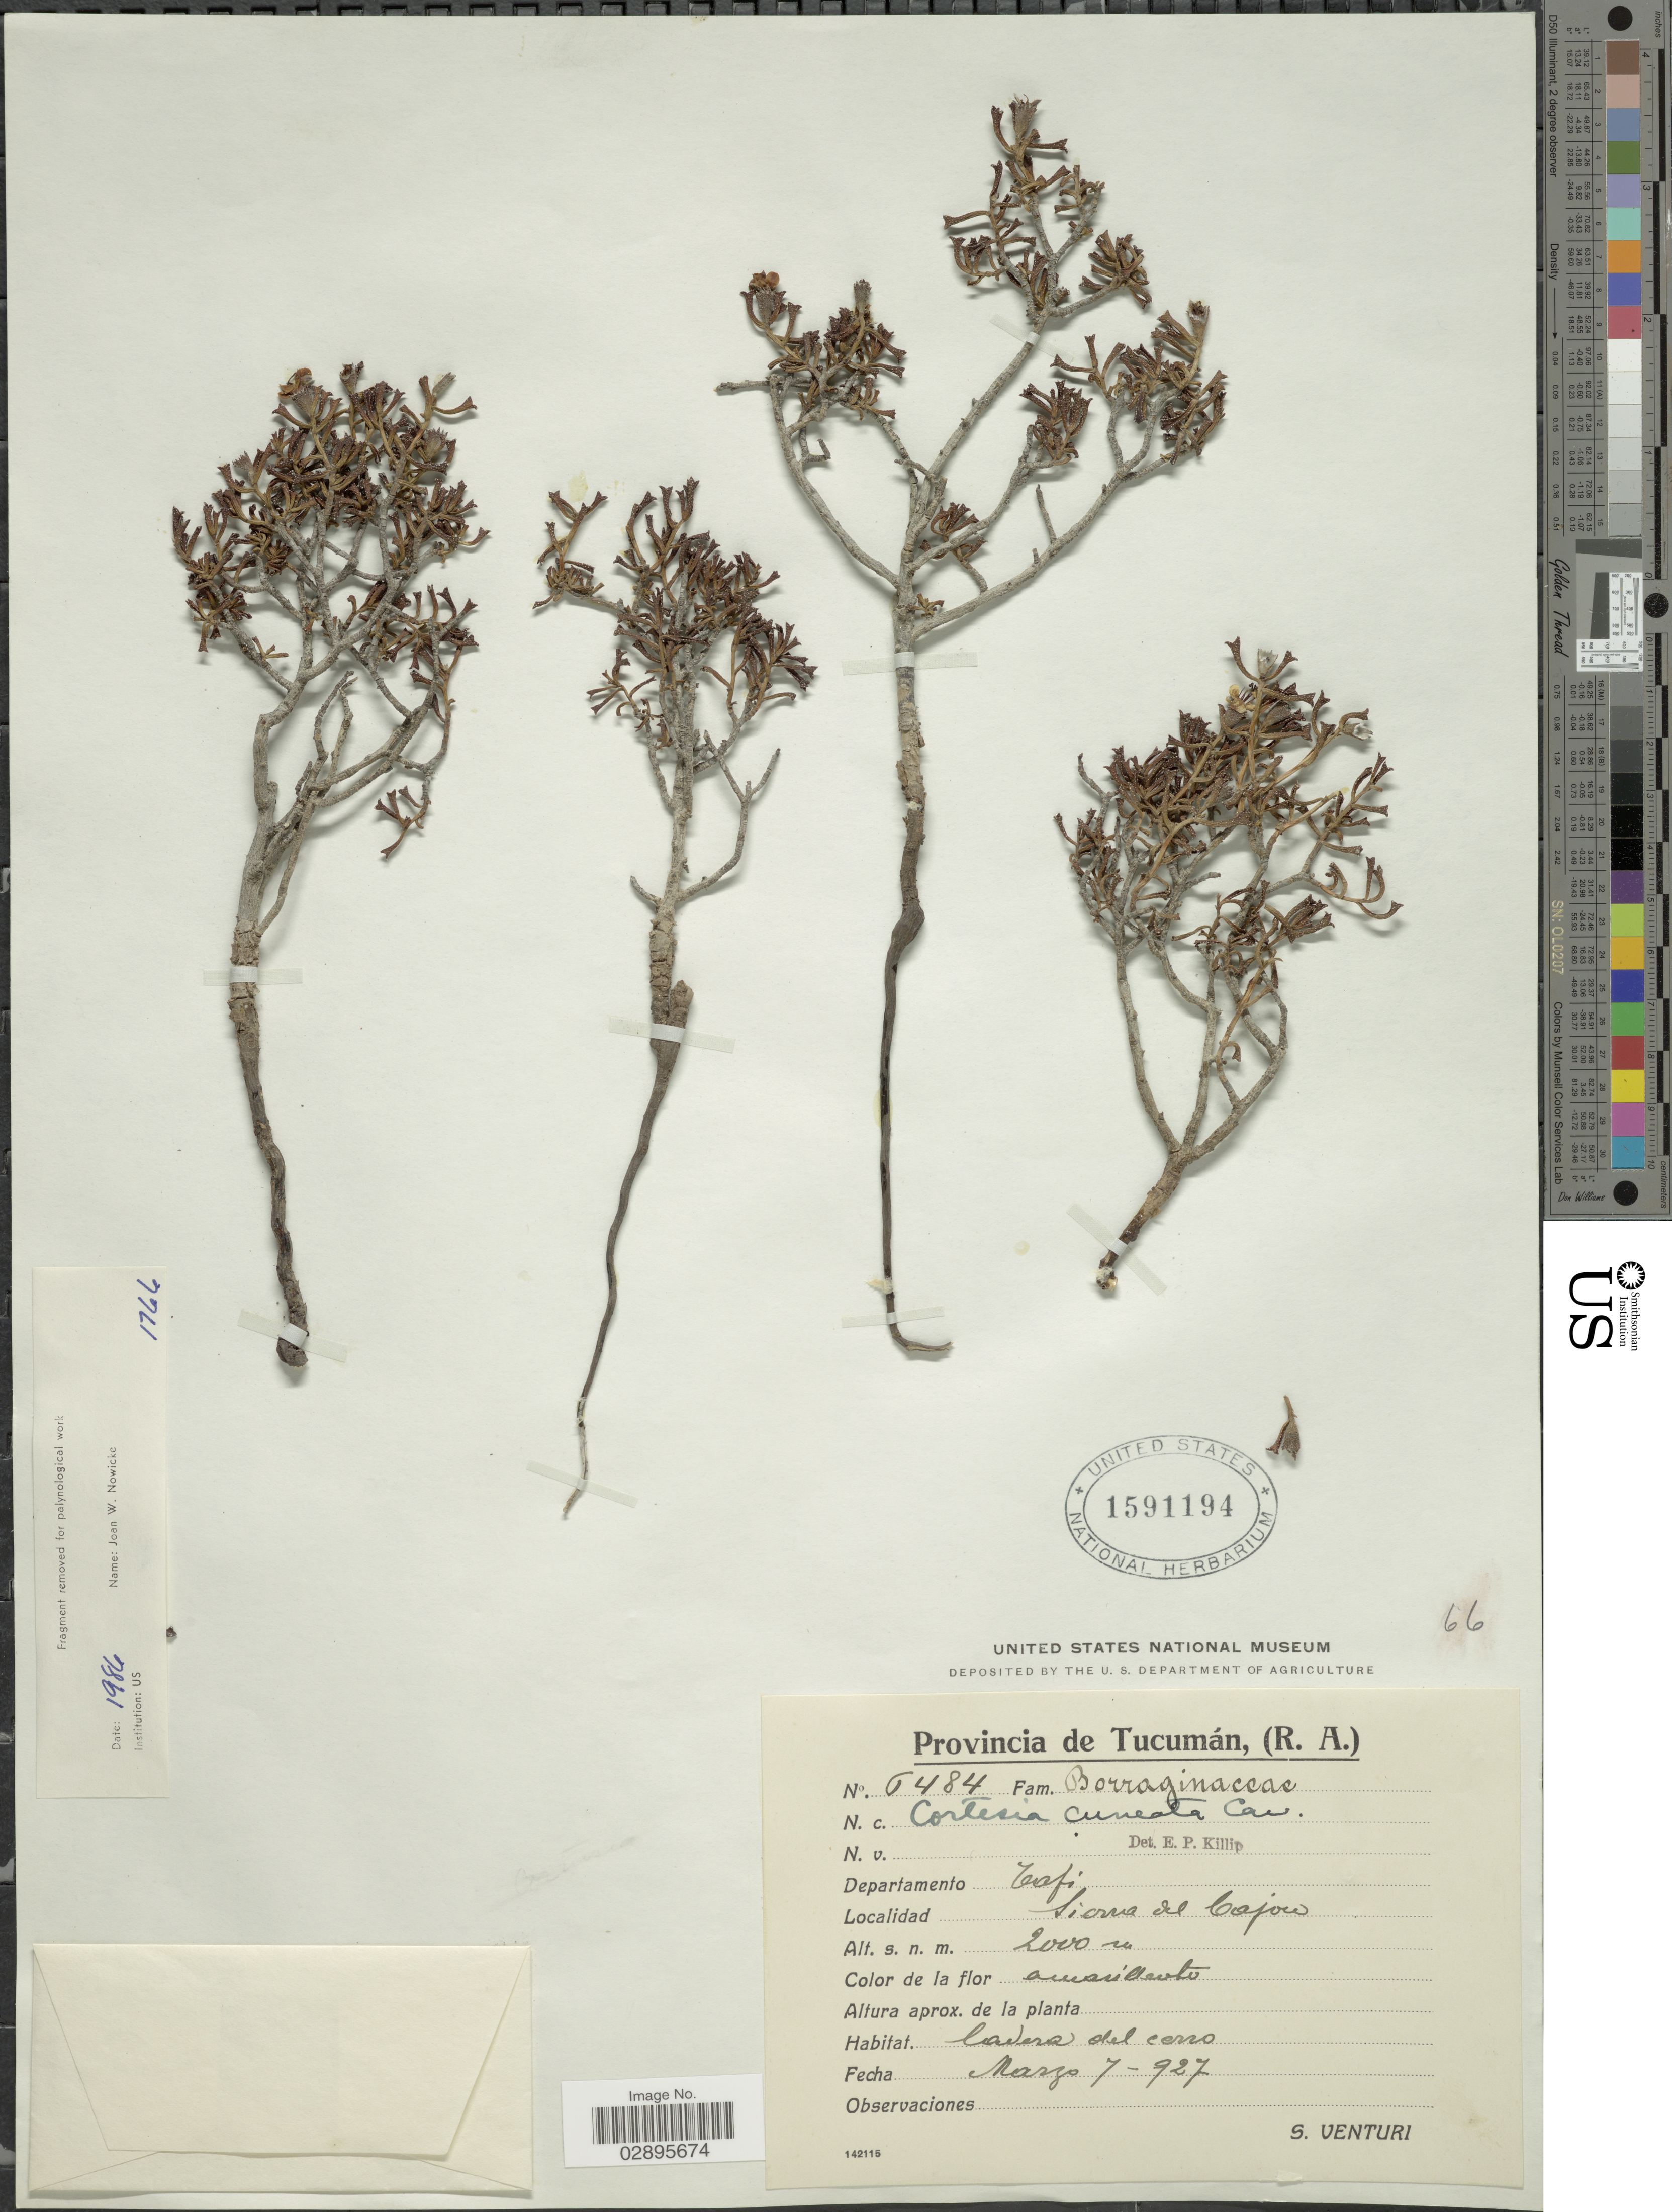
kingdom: Plantae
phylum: Tracheophyta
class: Magnoliopsida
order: Boraginales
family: Ehretiaceae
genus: Cortesia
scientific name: Cortesia cuneifolia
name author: Cav.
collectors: S. Venturi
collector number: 5484*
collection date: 1927-03-07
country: Argentina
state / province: Tucuman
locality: (R. A.), Departamento Tafi. Sierra del Cajon.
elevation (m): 2000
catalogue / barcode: US 1591194